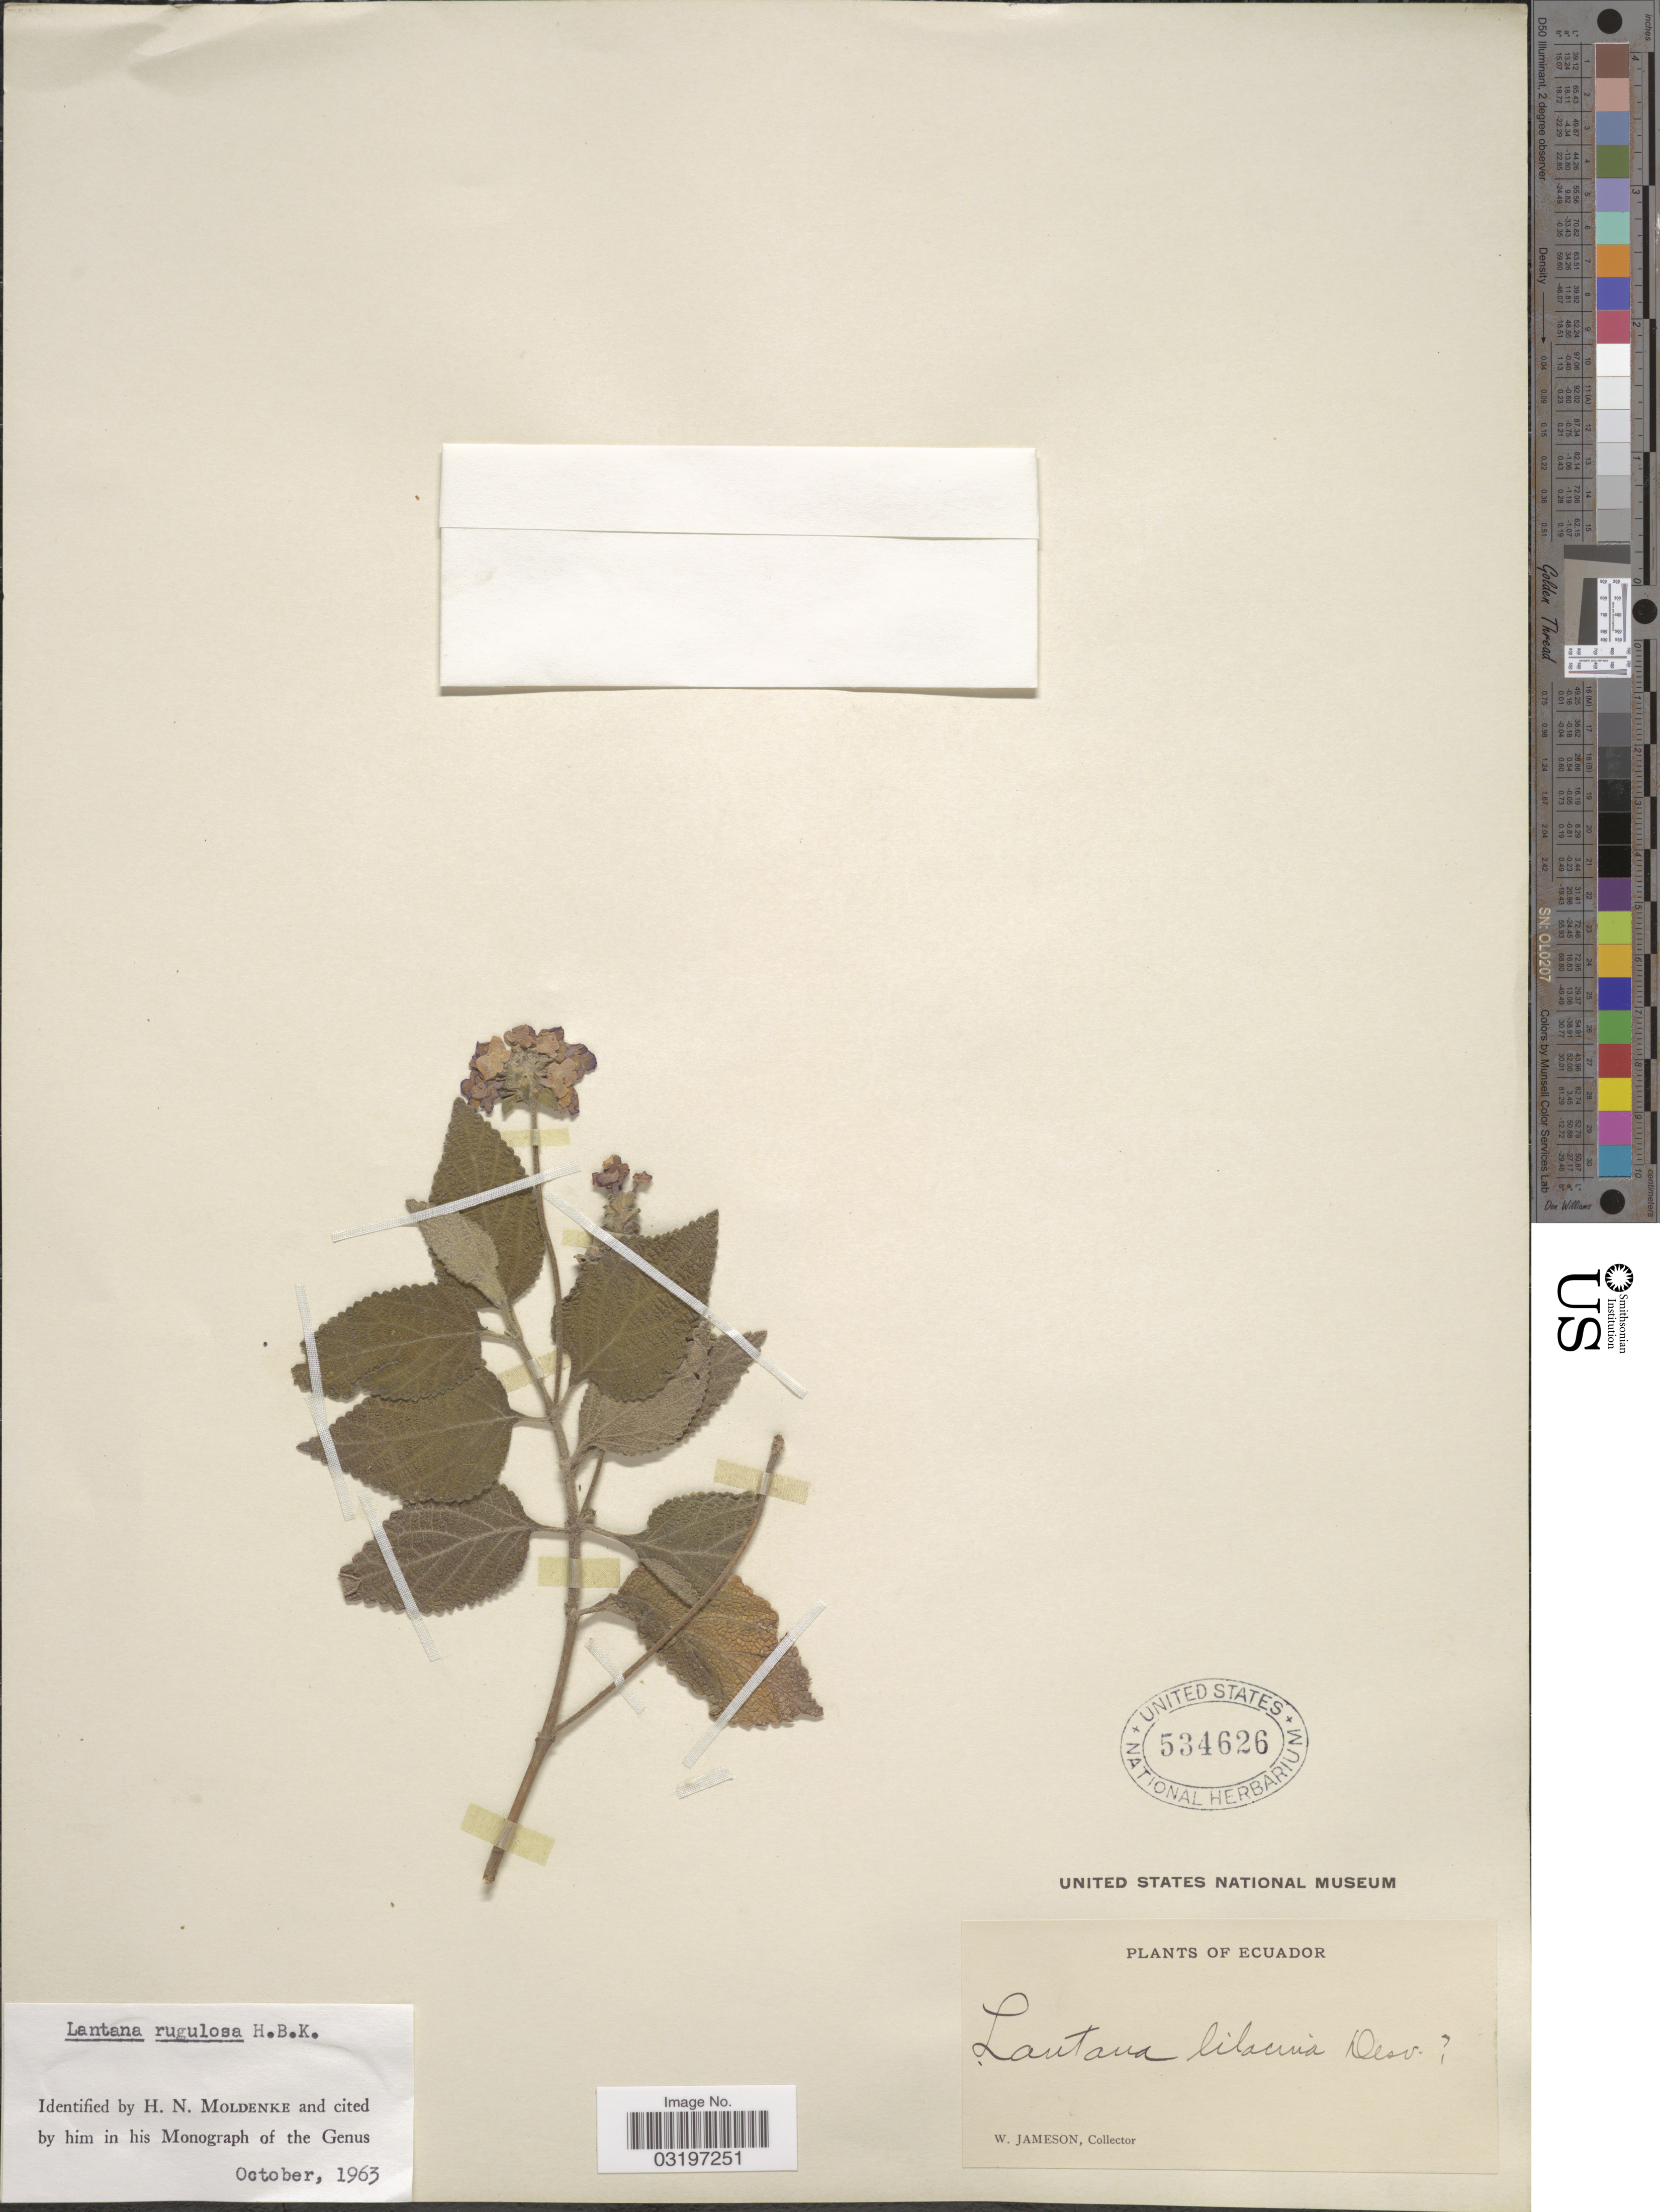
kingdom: Plantae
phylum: Tracheophyta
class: Magnoliopsida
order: Lamiales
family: Verbenaceae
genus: Lantana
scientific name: Lantana rugulosa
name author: Kunth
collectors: W. Jameson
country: Ecuador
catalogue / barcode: US 534626